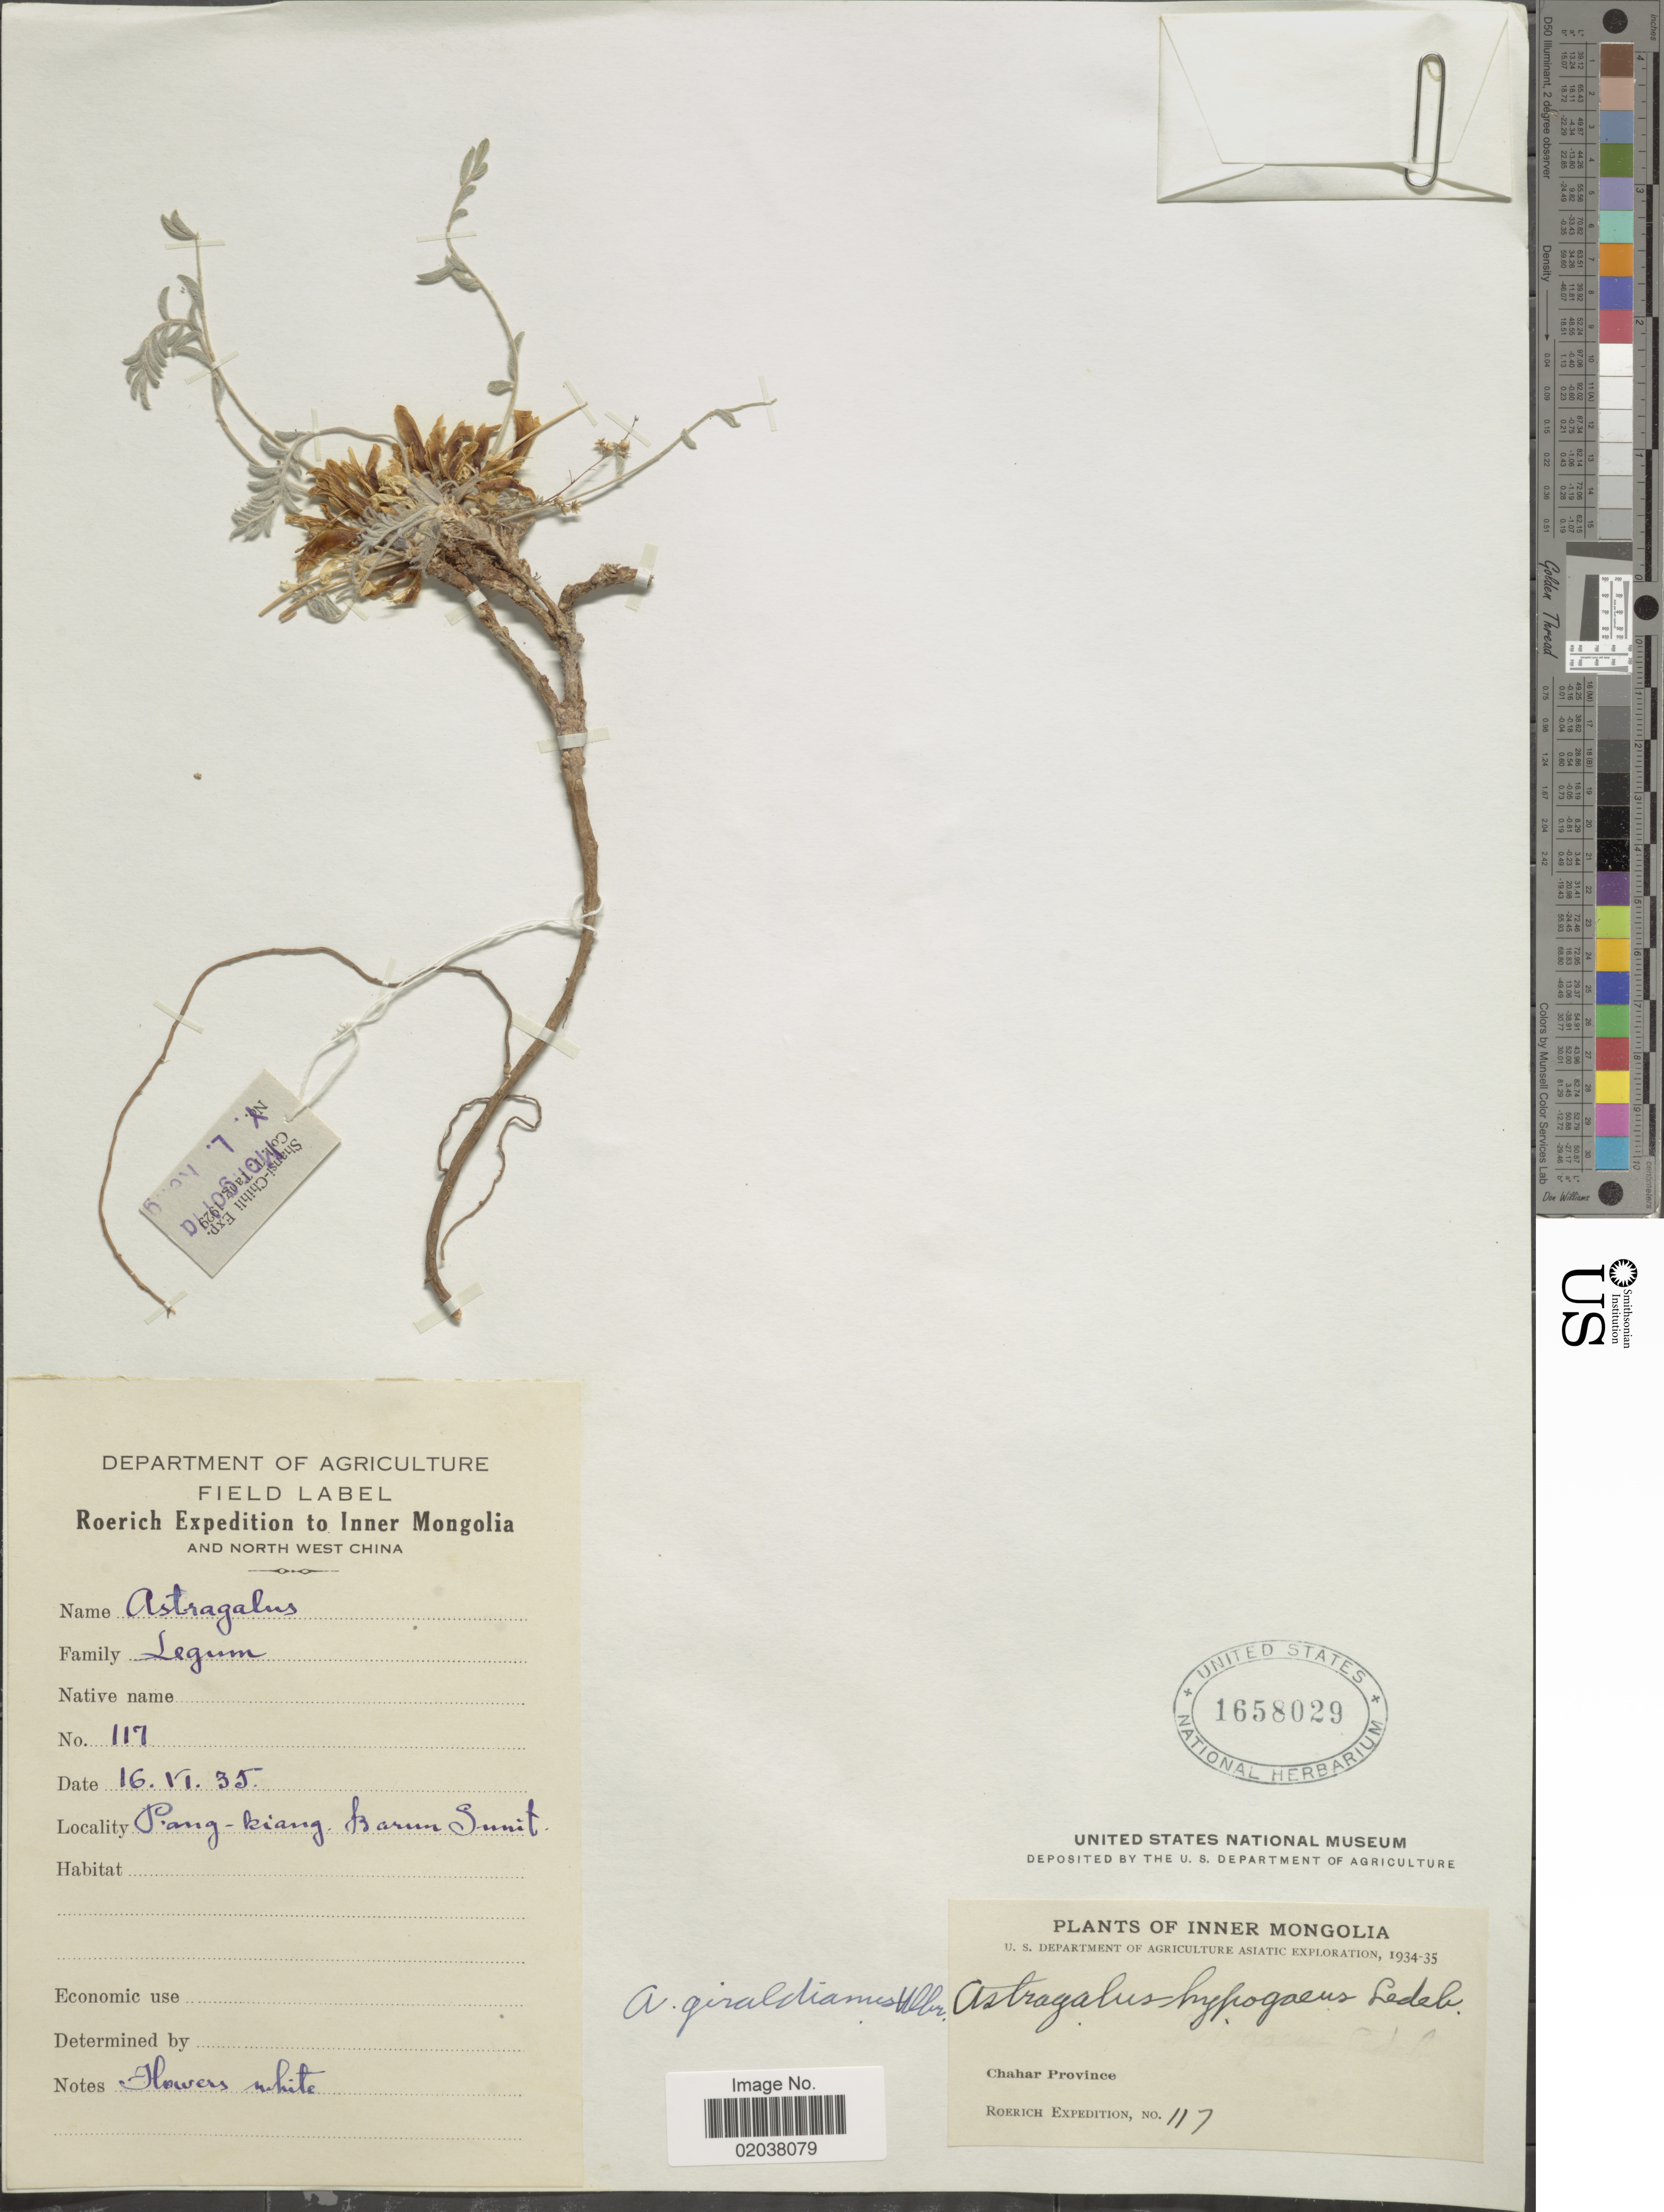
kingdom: Plantae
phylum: Tracheophyta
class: Magnoliopsida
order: Fabales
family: Fabaceae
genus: Astragalus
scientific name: Astragalus giraldianus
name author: Ulbr.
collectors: Roerich Expedition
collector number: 117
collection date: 1935-06-16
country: China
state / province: Nei Monggol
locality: Inner Mongolia. Pang-kiang Barun Sunit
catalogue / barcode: US 1658029